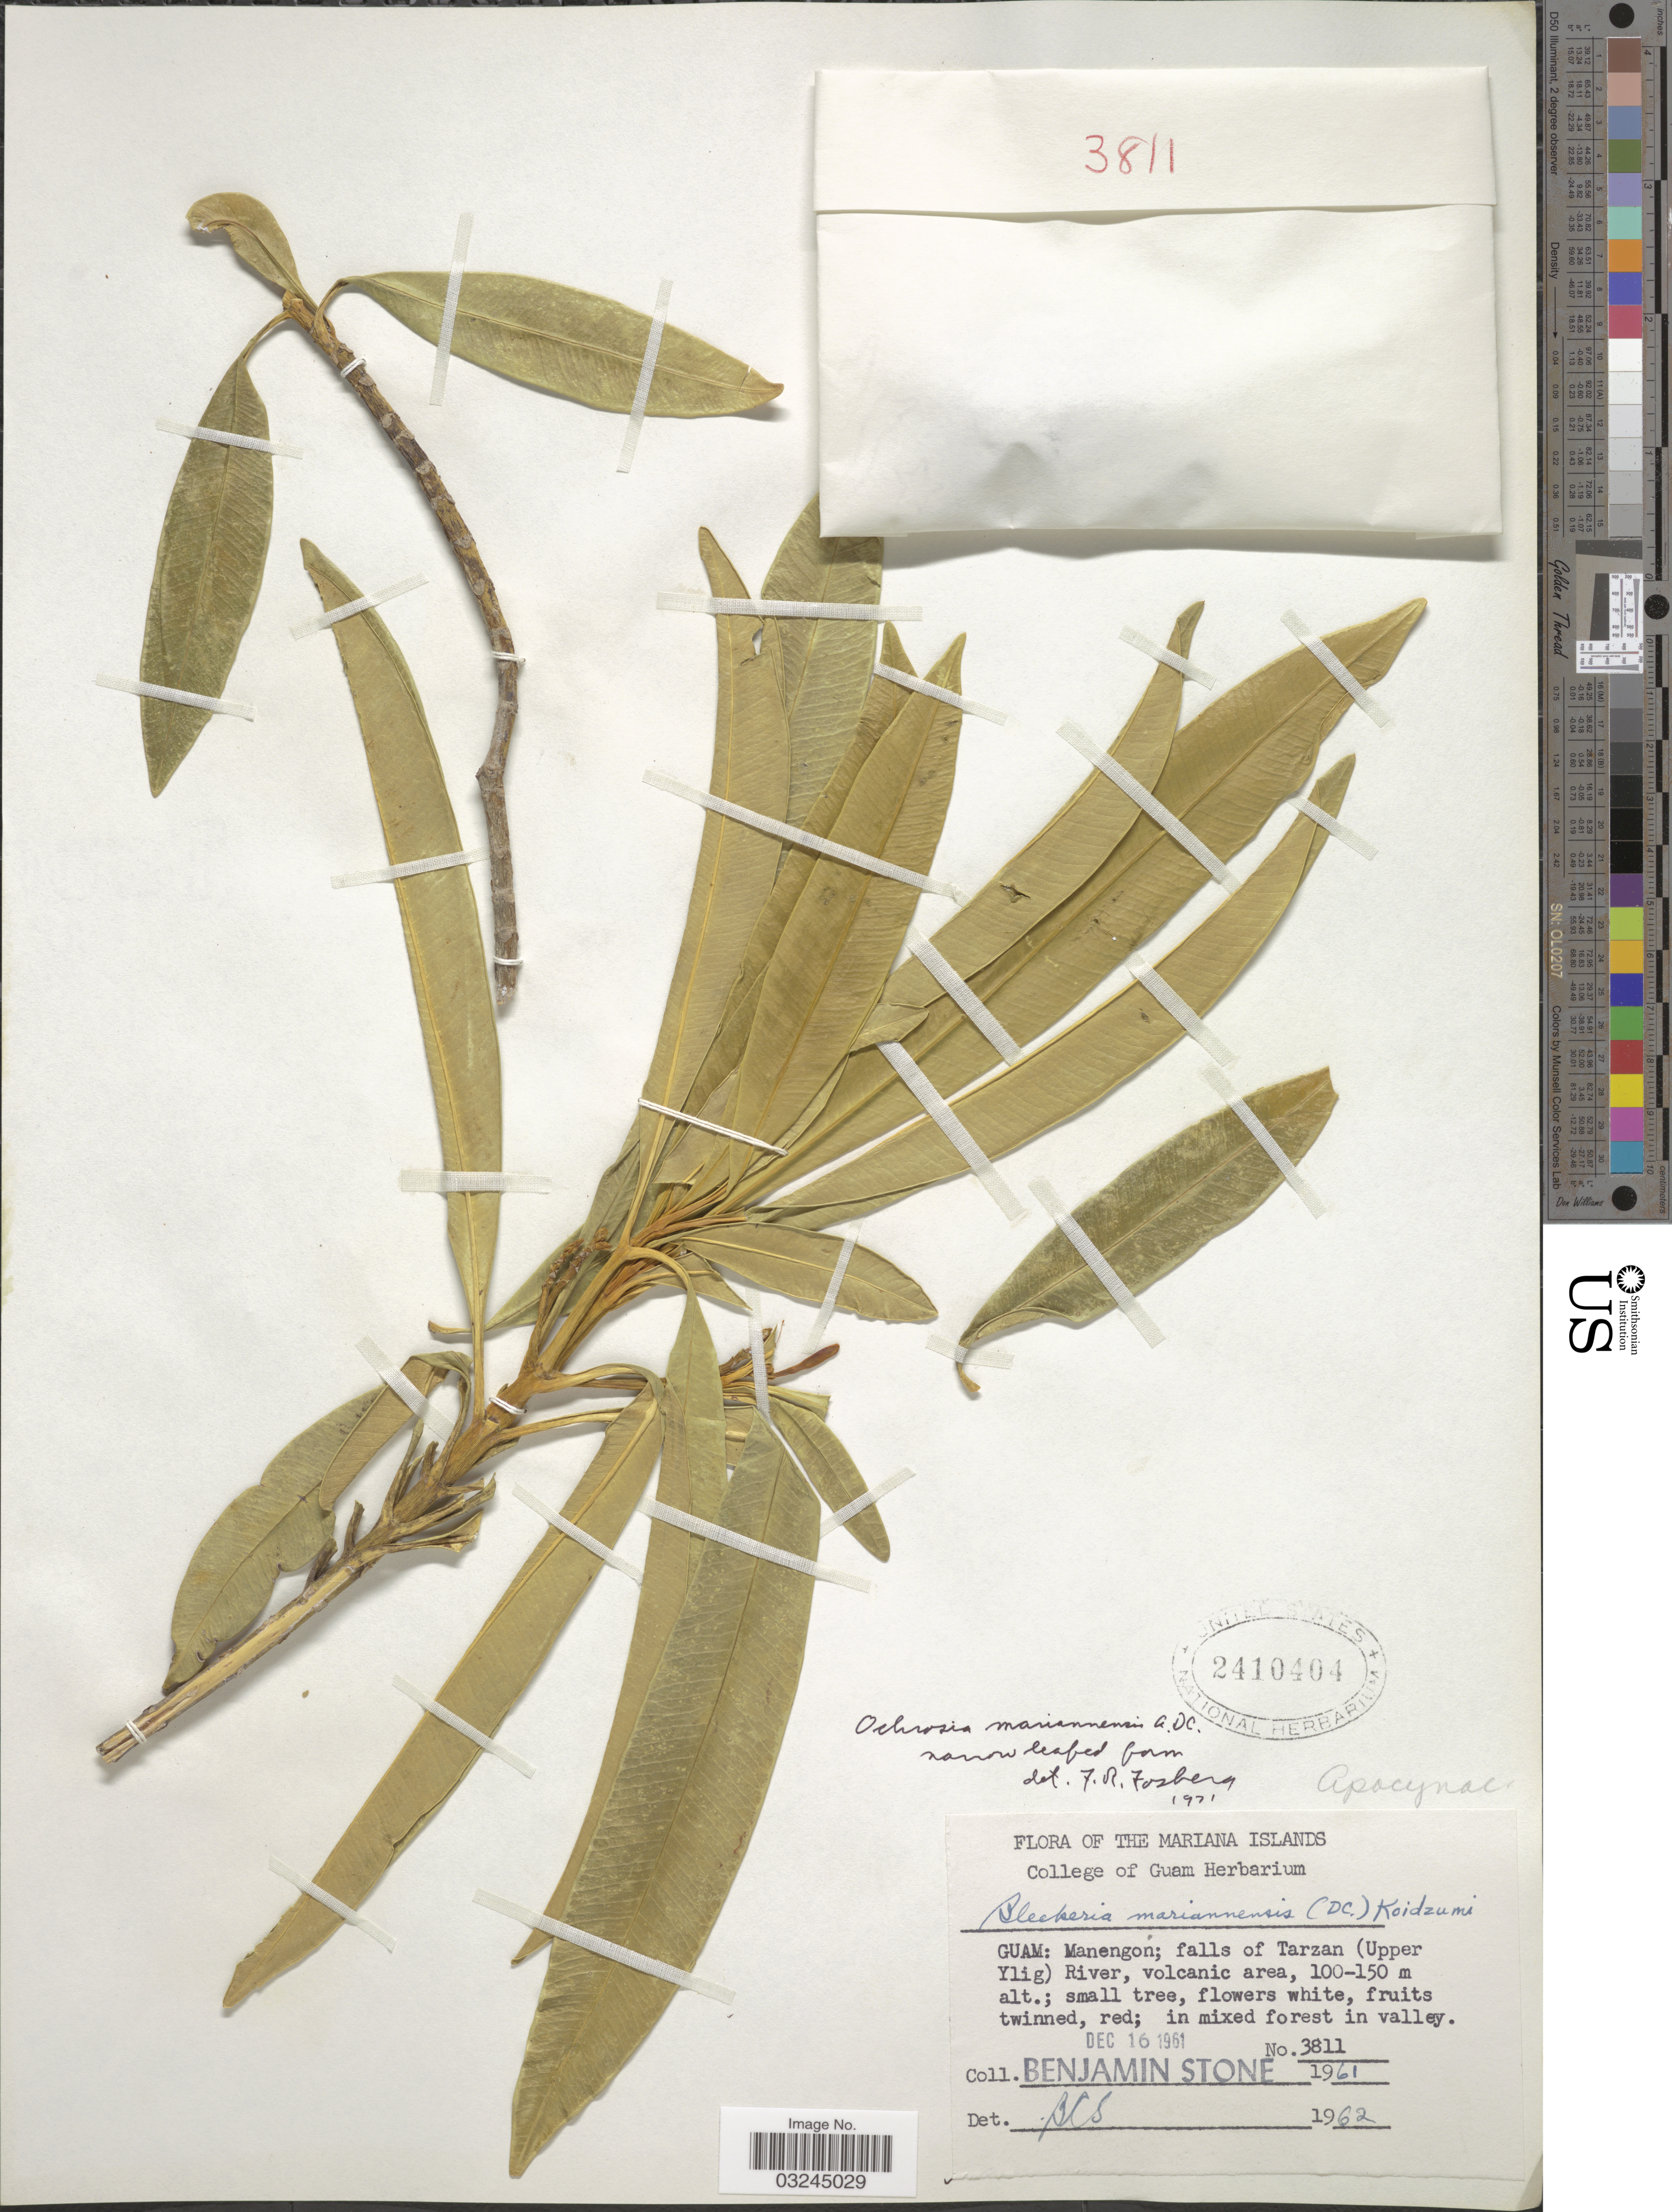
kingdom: Plantae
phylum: Tracheophyta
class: Magnoliopsida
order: Gentianales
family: Apocynaceae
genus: Ochrosia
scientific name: Ochrosia mariannensis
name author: A. DC.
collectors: B. C. Stone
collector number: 3811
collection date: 1961-12-16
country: Guam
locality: Manengon; falls of Tarzan (Upper Ylig) River, volcanic area.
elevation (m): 100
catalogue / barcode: US 2410404